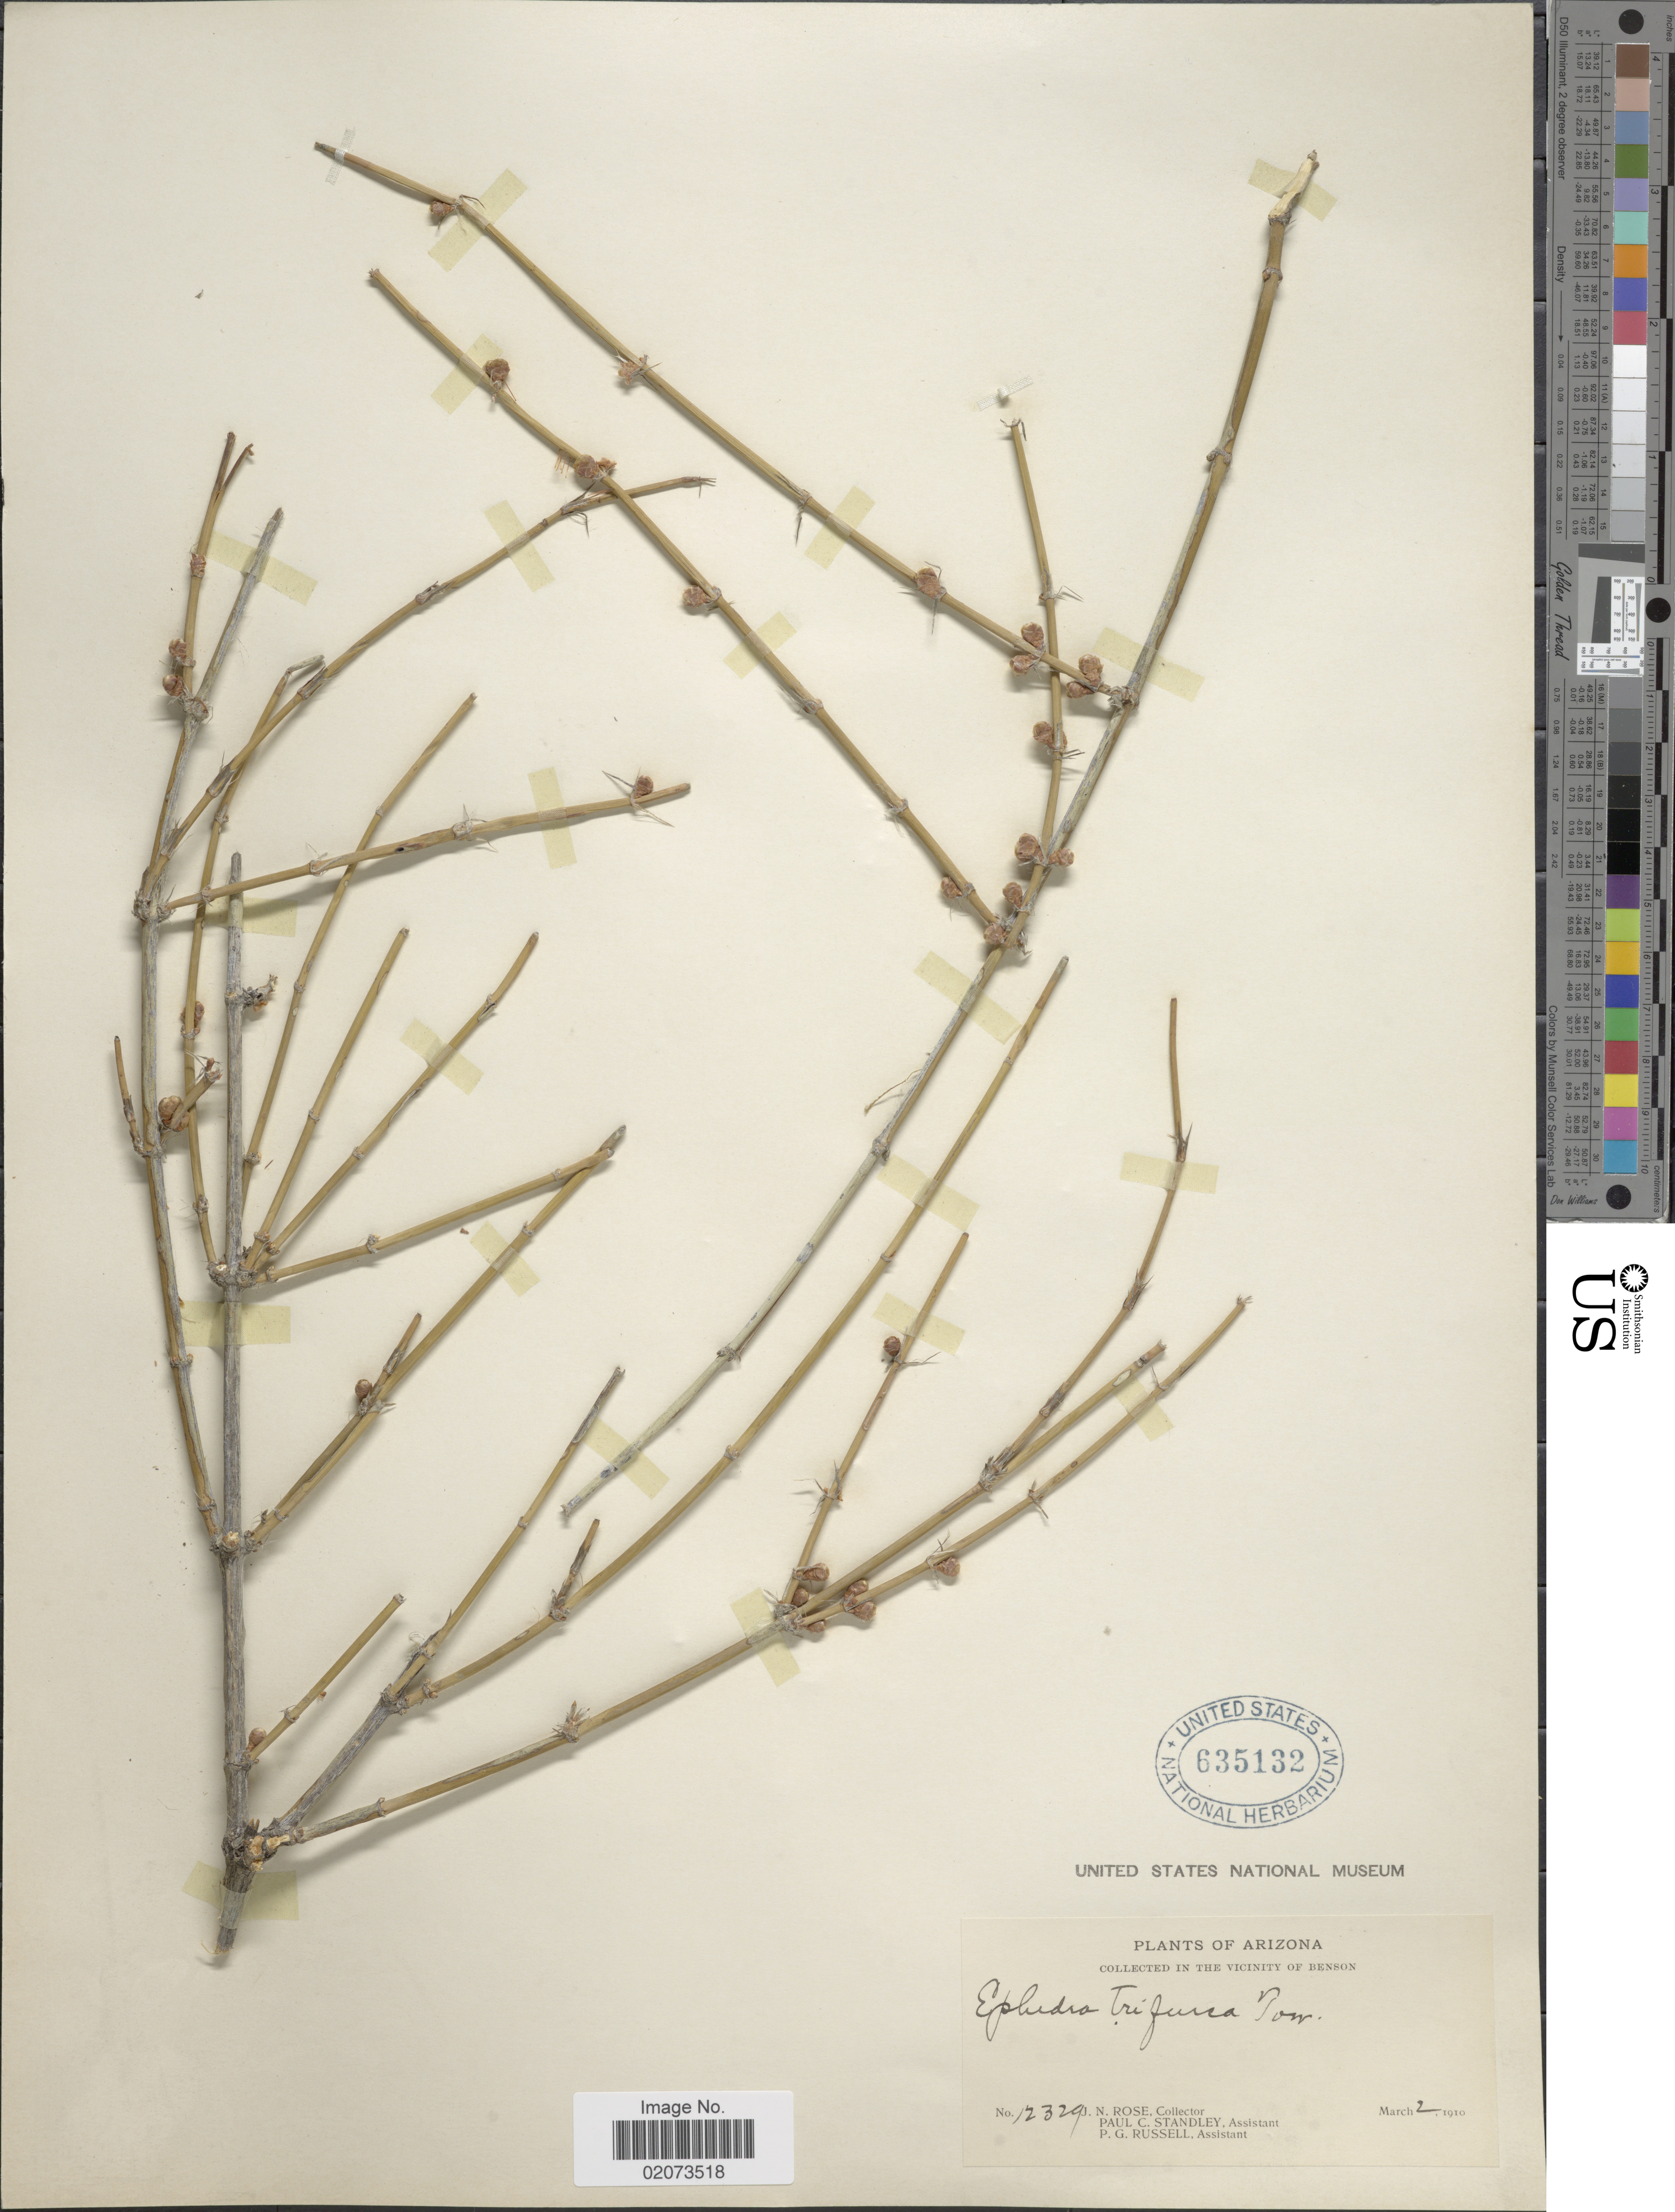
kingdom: Plantae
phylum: Tracheophyta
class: Gnetopsida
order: Ephedrales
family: Ephedraceae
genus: Ephedra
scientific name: Ephedra trifurca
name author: Torr. ex S. Watson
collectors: J. N. Rose, P. C. Standley & P. G. Russell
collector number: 12329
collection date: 1910-03-02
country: United States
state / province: Arizona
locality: Vicinity of Benson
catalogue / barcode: US 635132